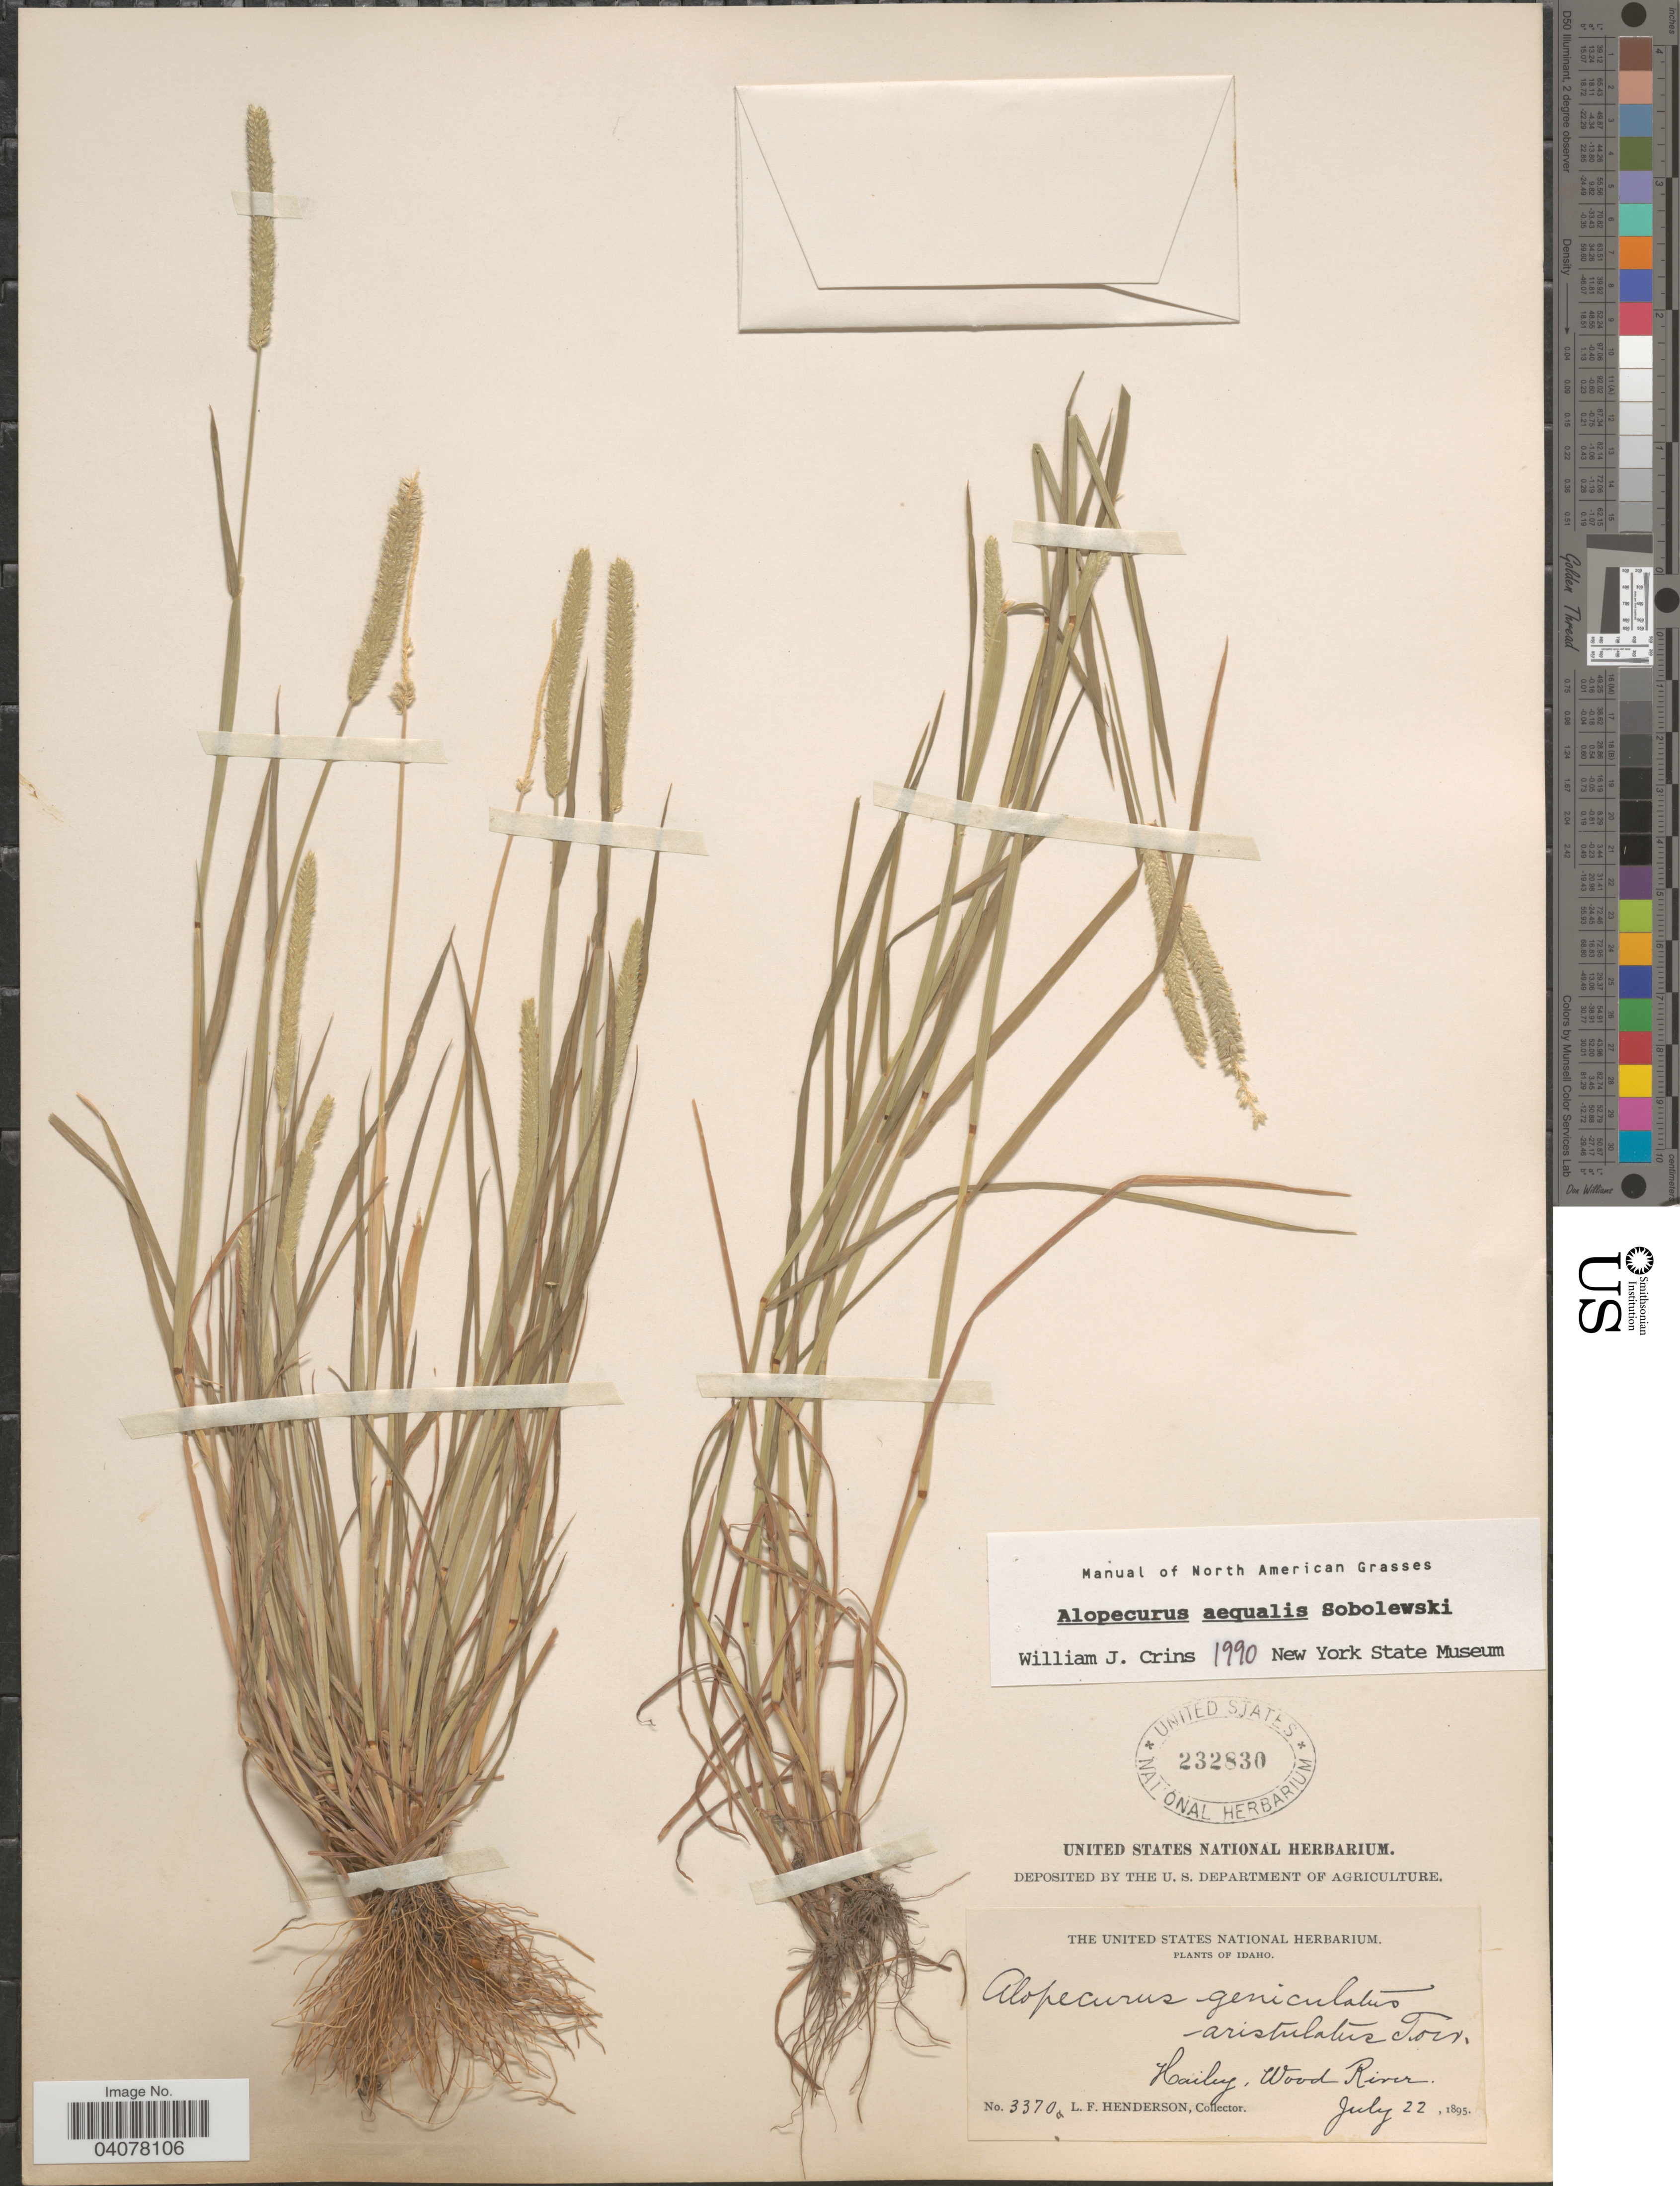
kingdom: Plantae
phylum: Tracheophyta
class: Liliopsida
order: Poales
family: Poaceae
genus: Alopecurus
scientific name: Alopecurus aequalis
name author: Sobol.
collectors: L. Henderson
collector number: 3370a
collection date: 1895-07-22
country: United States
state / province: Idaho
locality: Hailey, Wood River.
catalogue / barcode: US 232830